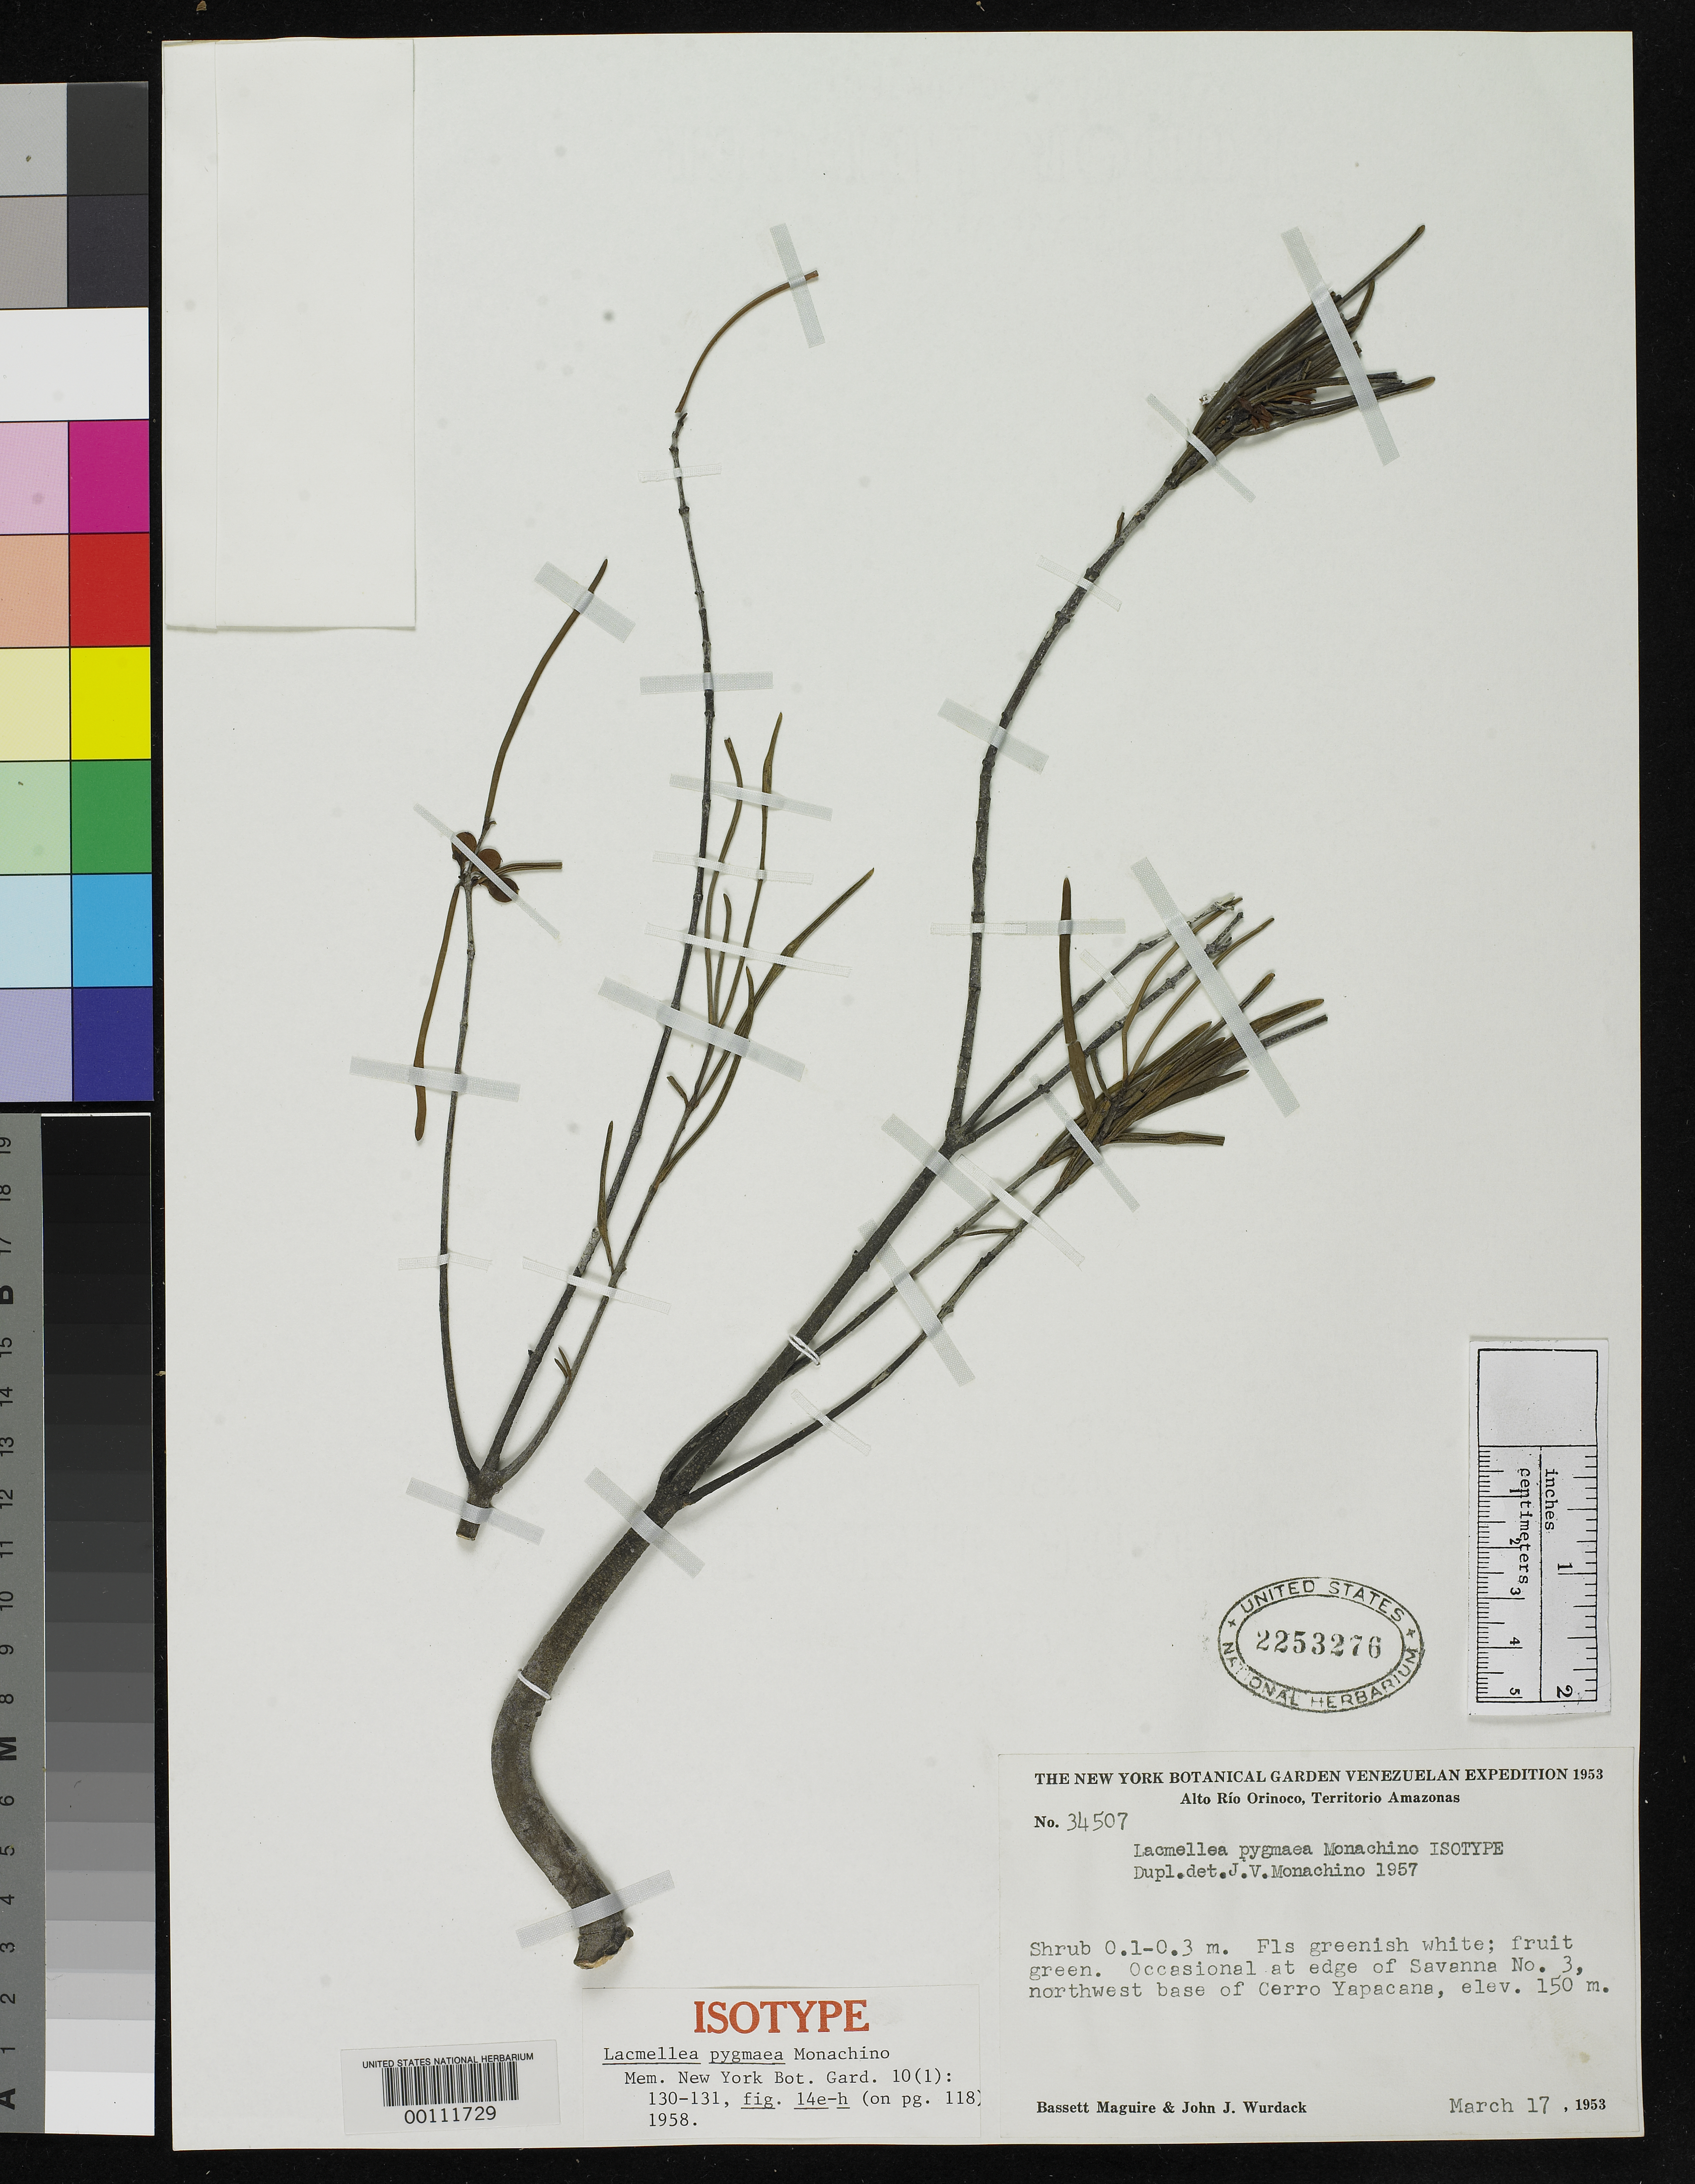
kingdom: Plantae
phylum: Tracheophyta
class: Magnoliopsida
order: Gentianales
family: Apocynaceae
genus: Lacmellea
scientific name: Lacmellea pygmaea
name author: Monach.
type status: Isotype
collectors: B. Maguire & J. J. Wurdack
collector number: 34507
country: Venezuela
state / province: Amazonas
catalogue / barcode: US 2253276